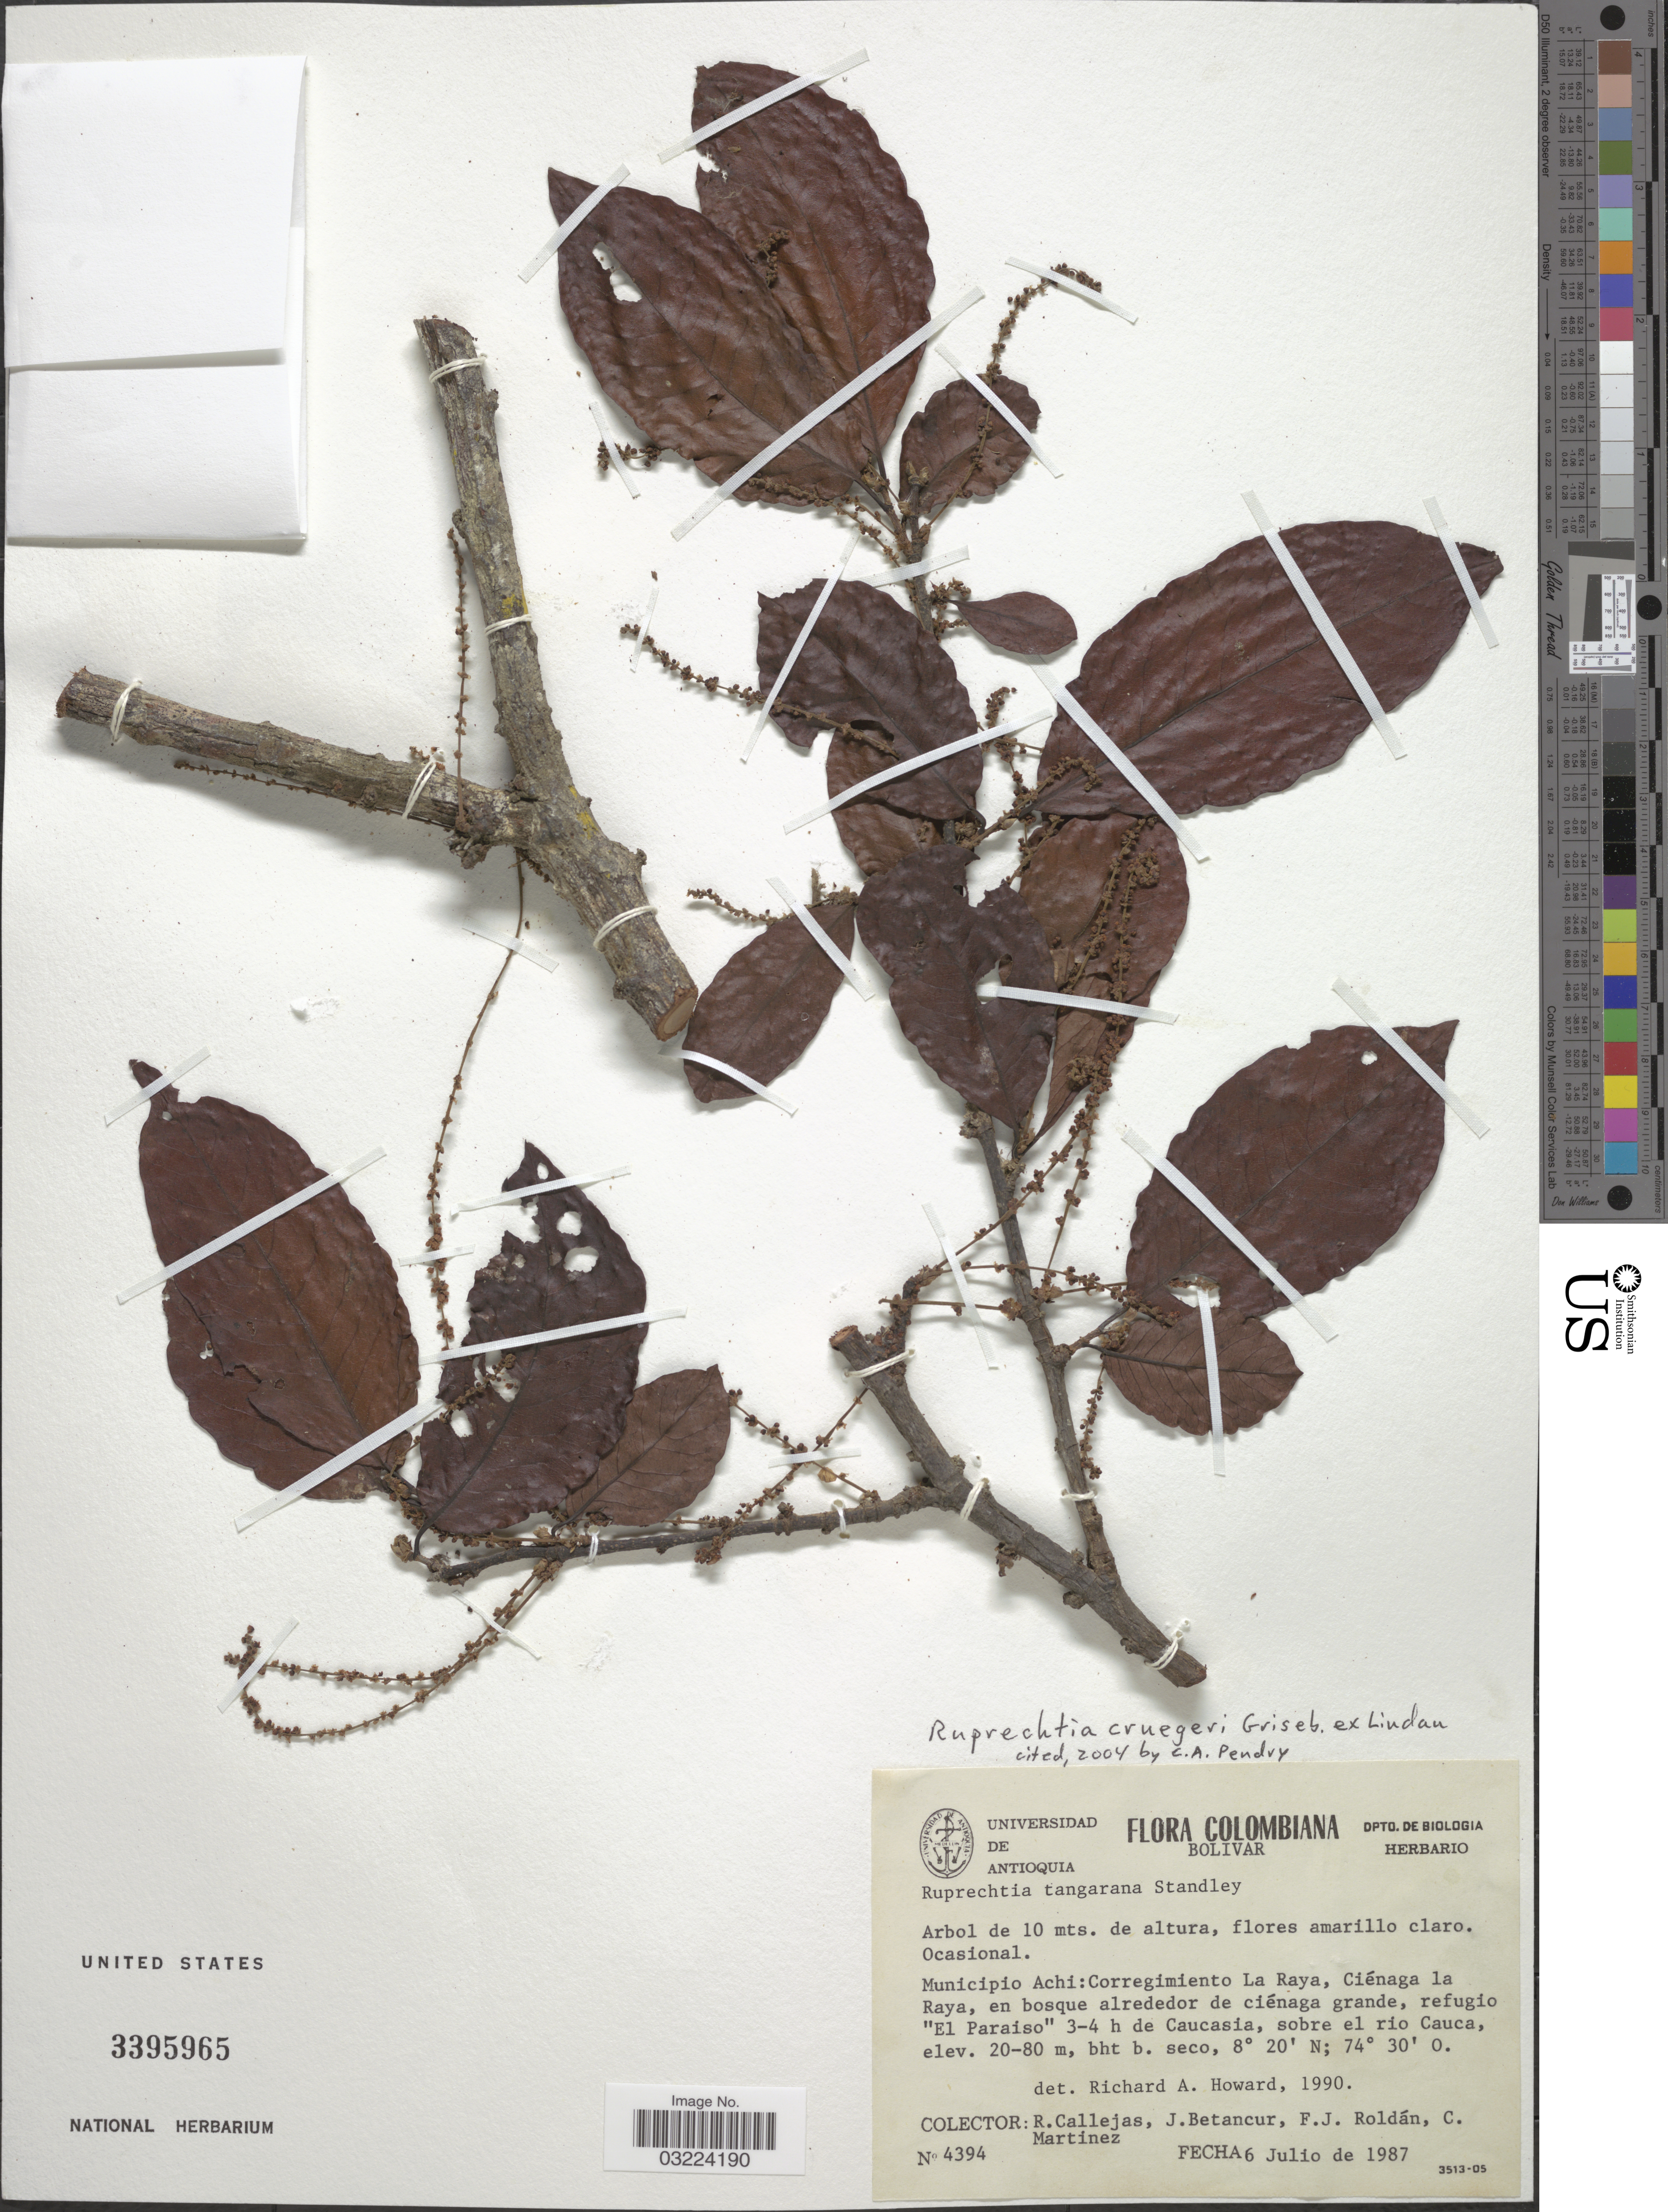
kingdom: Plantae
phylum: Tracheophyta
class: Magnoliopsida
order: Caryophyllales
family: Polygonaceae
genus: Ruprechtia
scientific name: Ruprechtia cruegeri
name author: Griseb. ex Lindau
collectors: R. Callejas, J. Betancur, F. J. Roldán & C. Martínez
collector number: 4394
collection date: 1987-07-06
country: Colombia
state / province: Bolívar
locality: Municipio Achi: Corregimiento La Raya, Ciénaga la Raya, en bosque alrededor de ciénaga grande, refugio "El Paraiso" 3-4 h de Caucasia, sobre el rio Cauca.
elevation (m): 20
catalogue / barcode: US 3395965